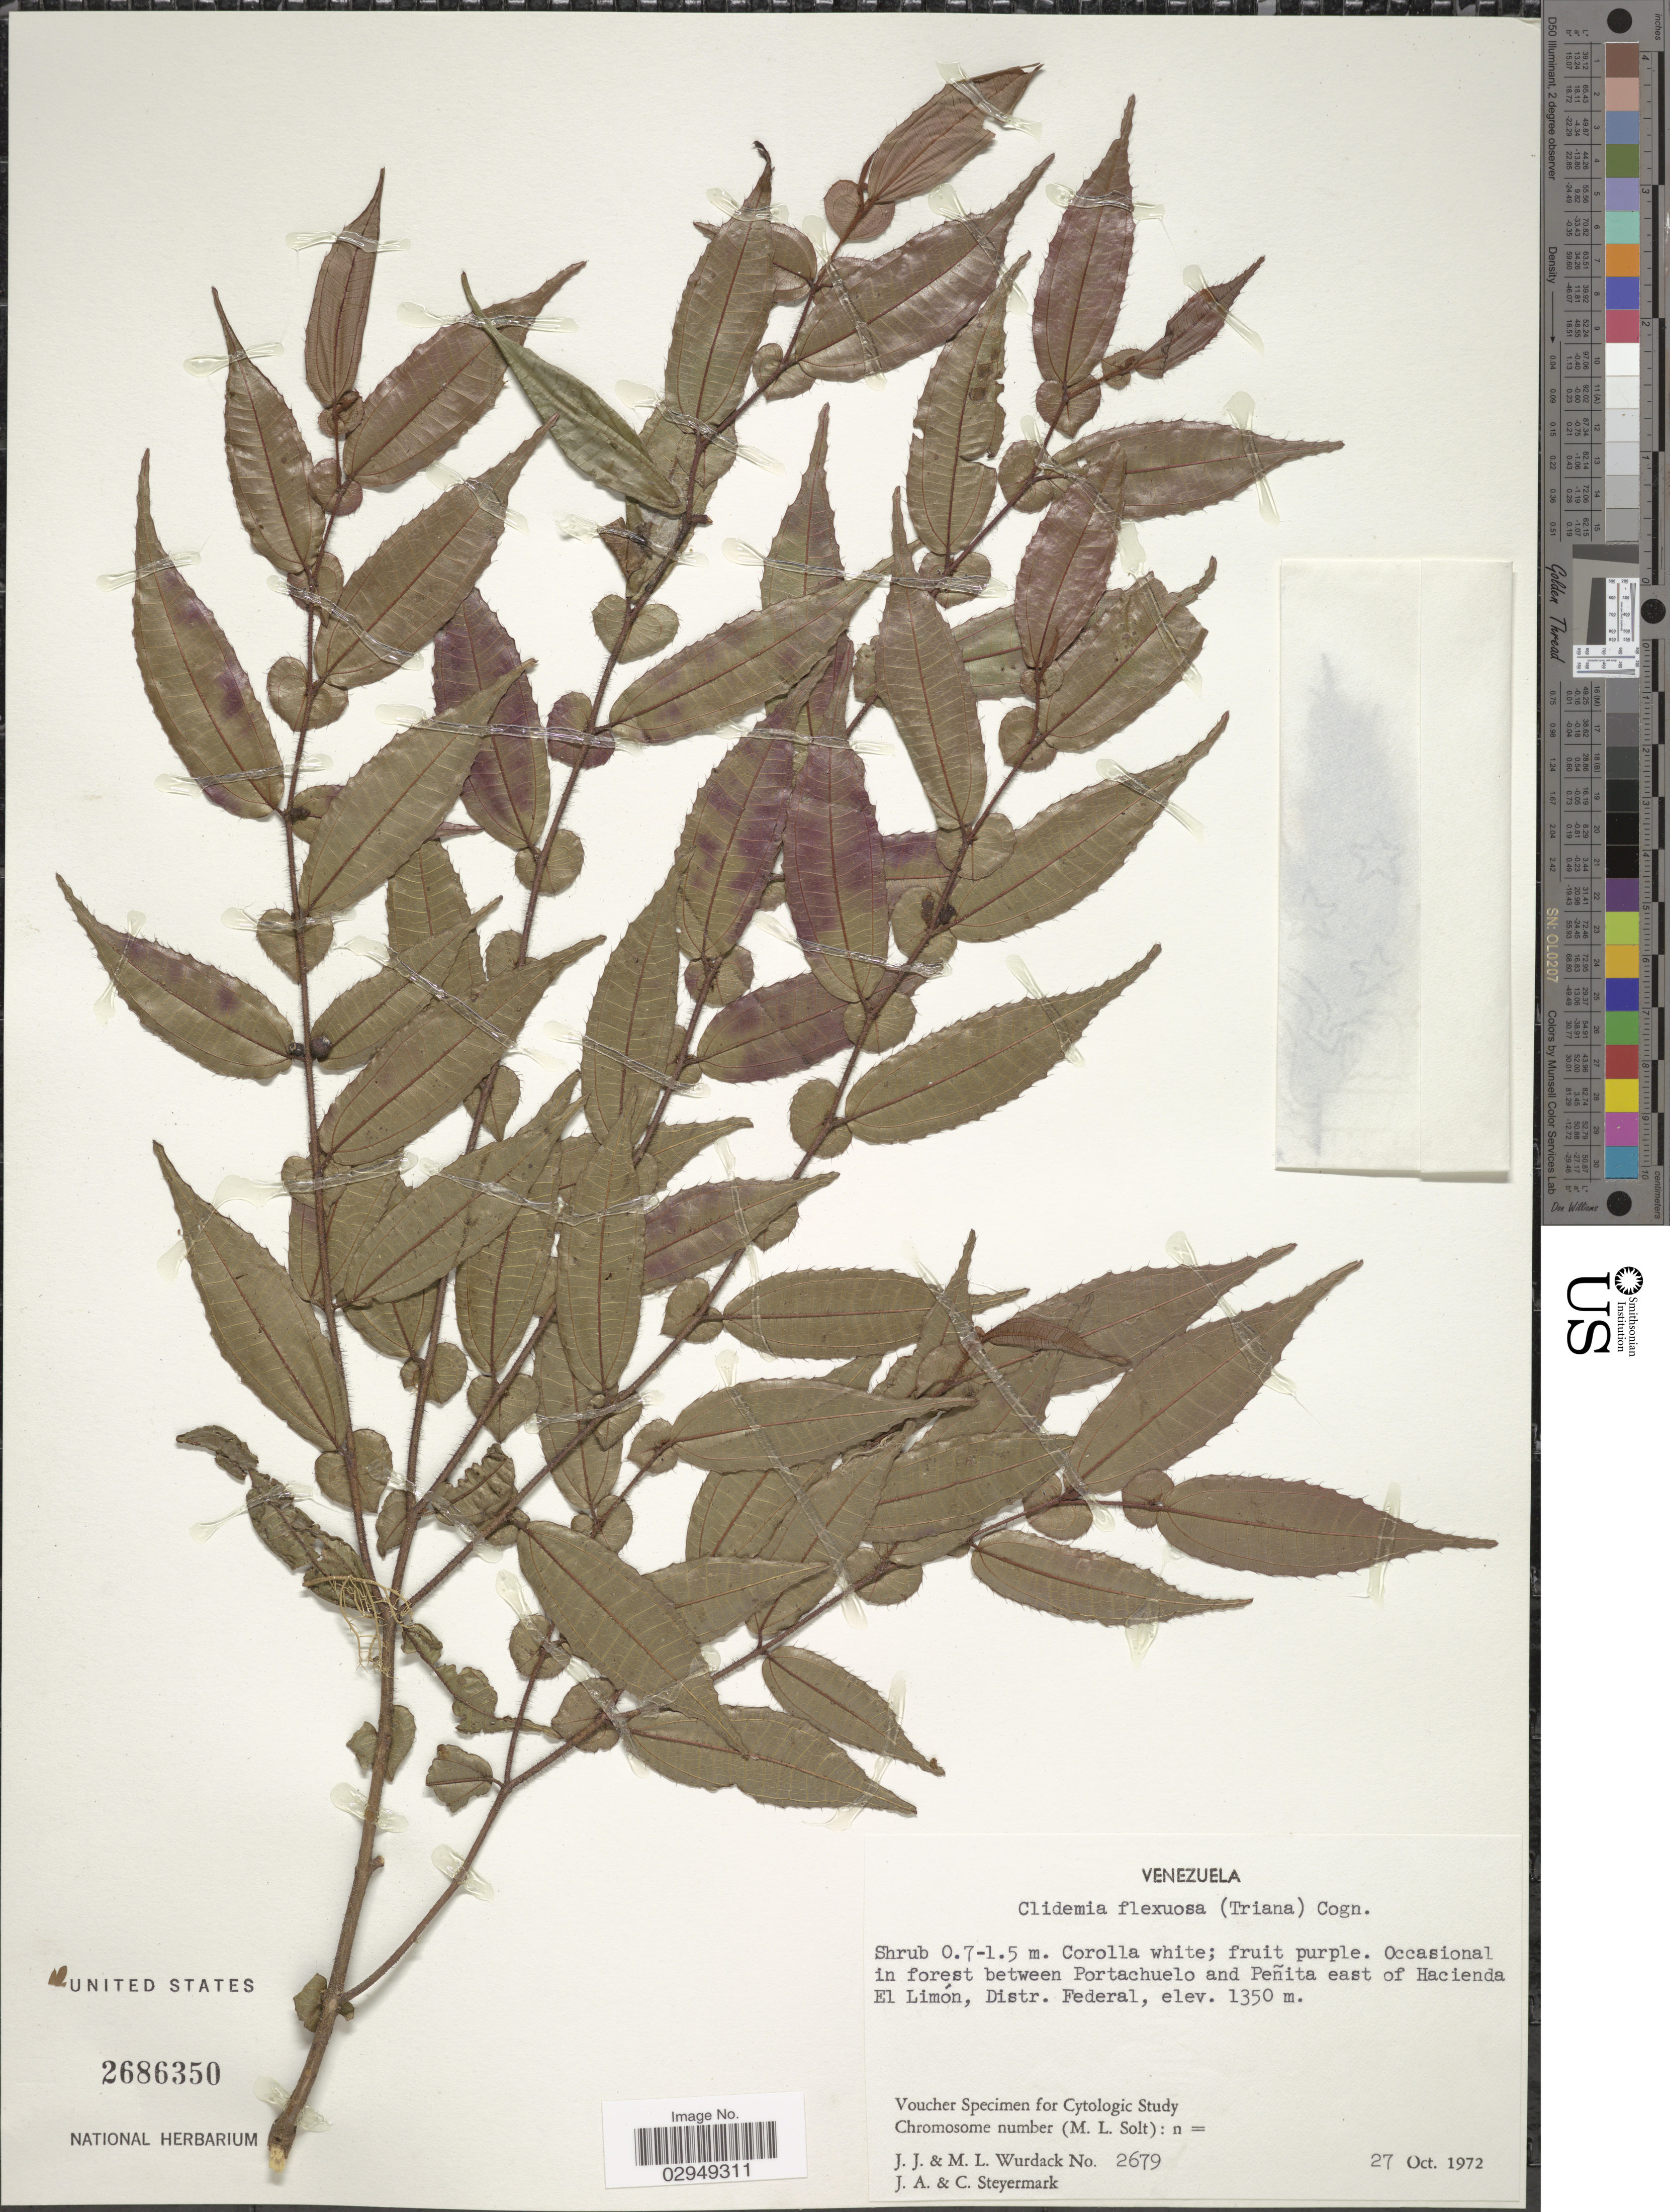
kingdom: Plantae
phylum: Tracheophyta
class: Magnoliopsida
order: Myrtales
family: Melastomataceae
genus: Clidemia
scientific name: Clidemia flexuosa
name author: (Triana) Cogn.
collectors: J. J. Wurdack, M. L. Wurdack, J. Steyermark & C. Steyermark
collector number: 2679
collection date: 1972-10-27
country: Venezuela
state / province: Distrito Federal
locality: Occasional in forest between Portachuelo and Peñita east of Hacienda El Limón, Distr. Federal.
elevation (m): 1350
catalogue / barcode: US 2686350